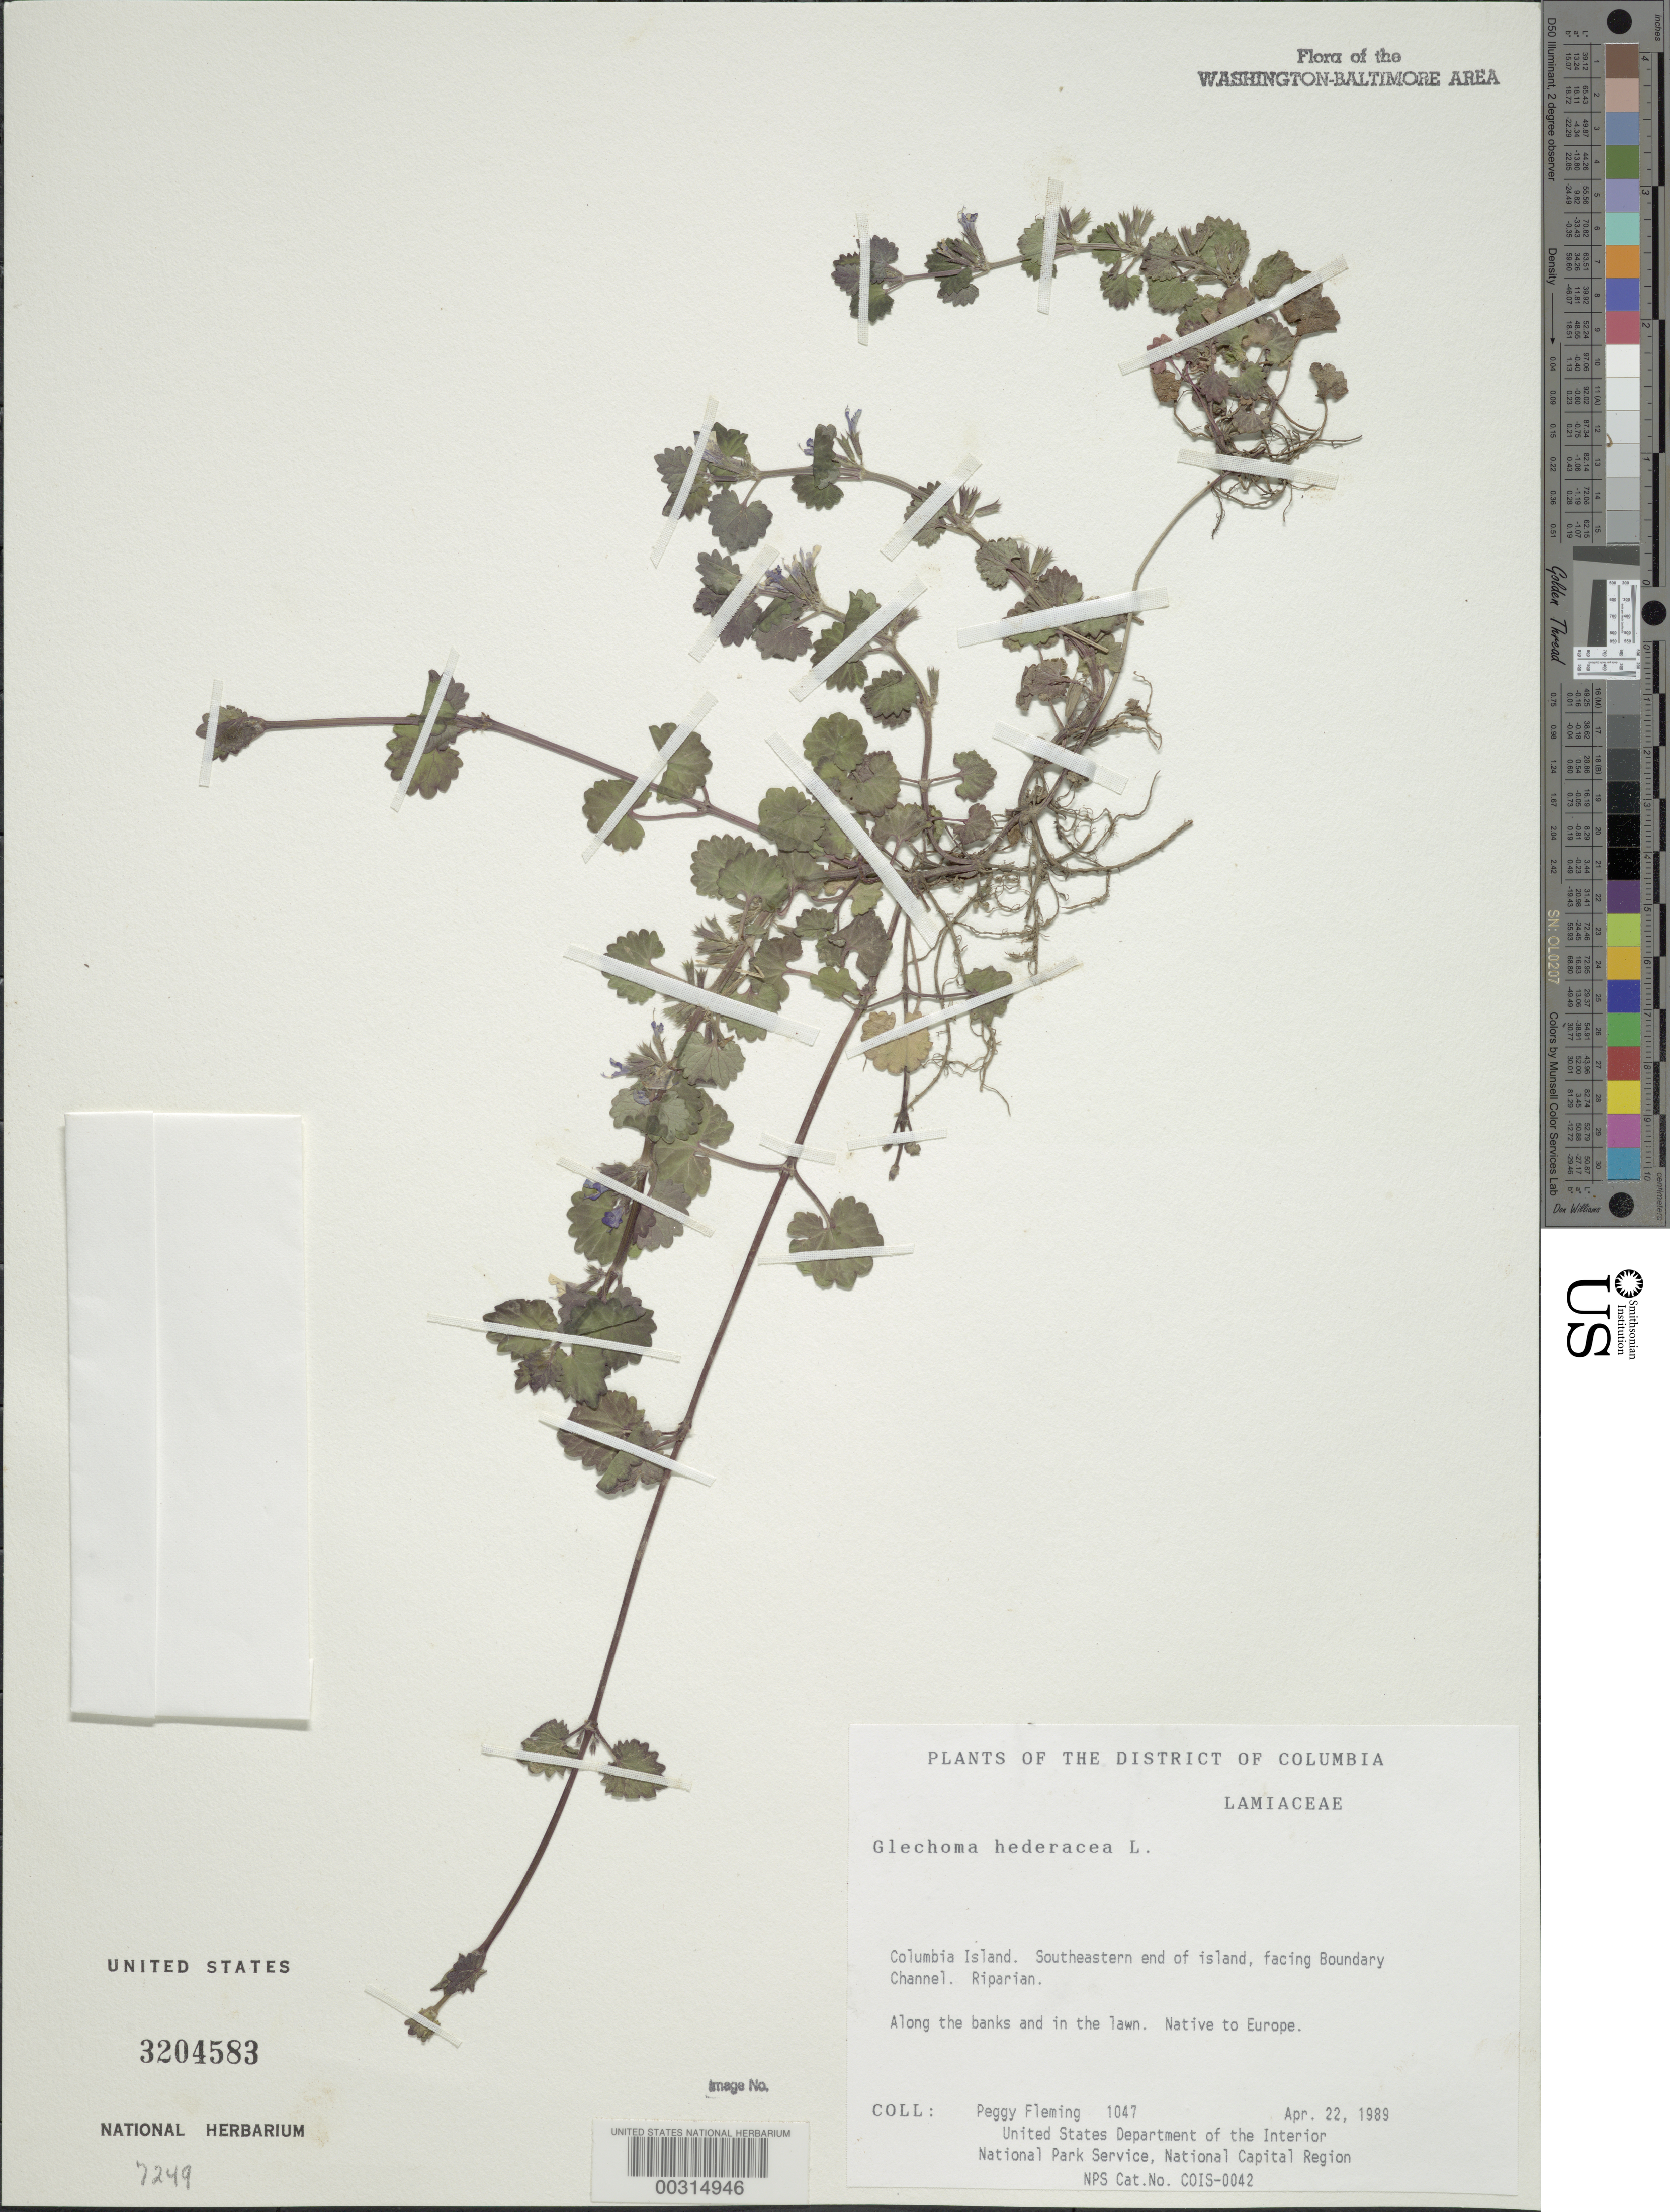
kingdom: Plantae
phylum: Tracheophyta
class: Magnoliopsida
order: Lamiales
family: Lamiaceae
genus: Glechoma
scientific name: Glechoma hederacea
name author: L.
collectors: P. Fleming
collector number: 1047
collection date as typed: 22 Apr 1989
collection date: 1989-04-22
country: United States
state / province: District of Columbia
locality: Columbia Island, on SE end of Island, facing Boundary Channel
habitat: Along banks and in lawn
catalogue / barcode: US 3204583